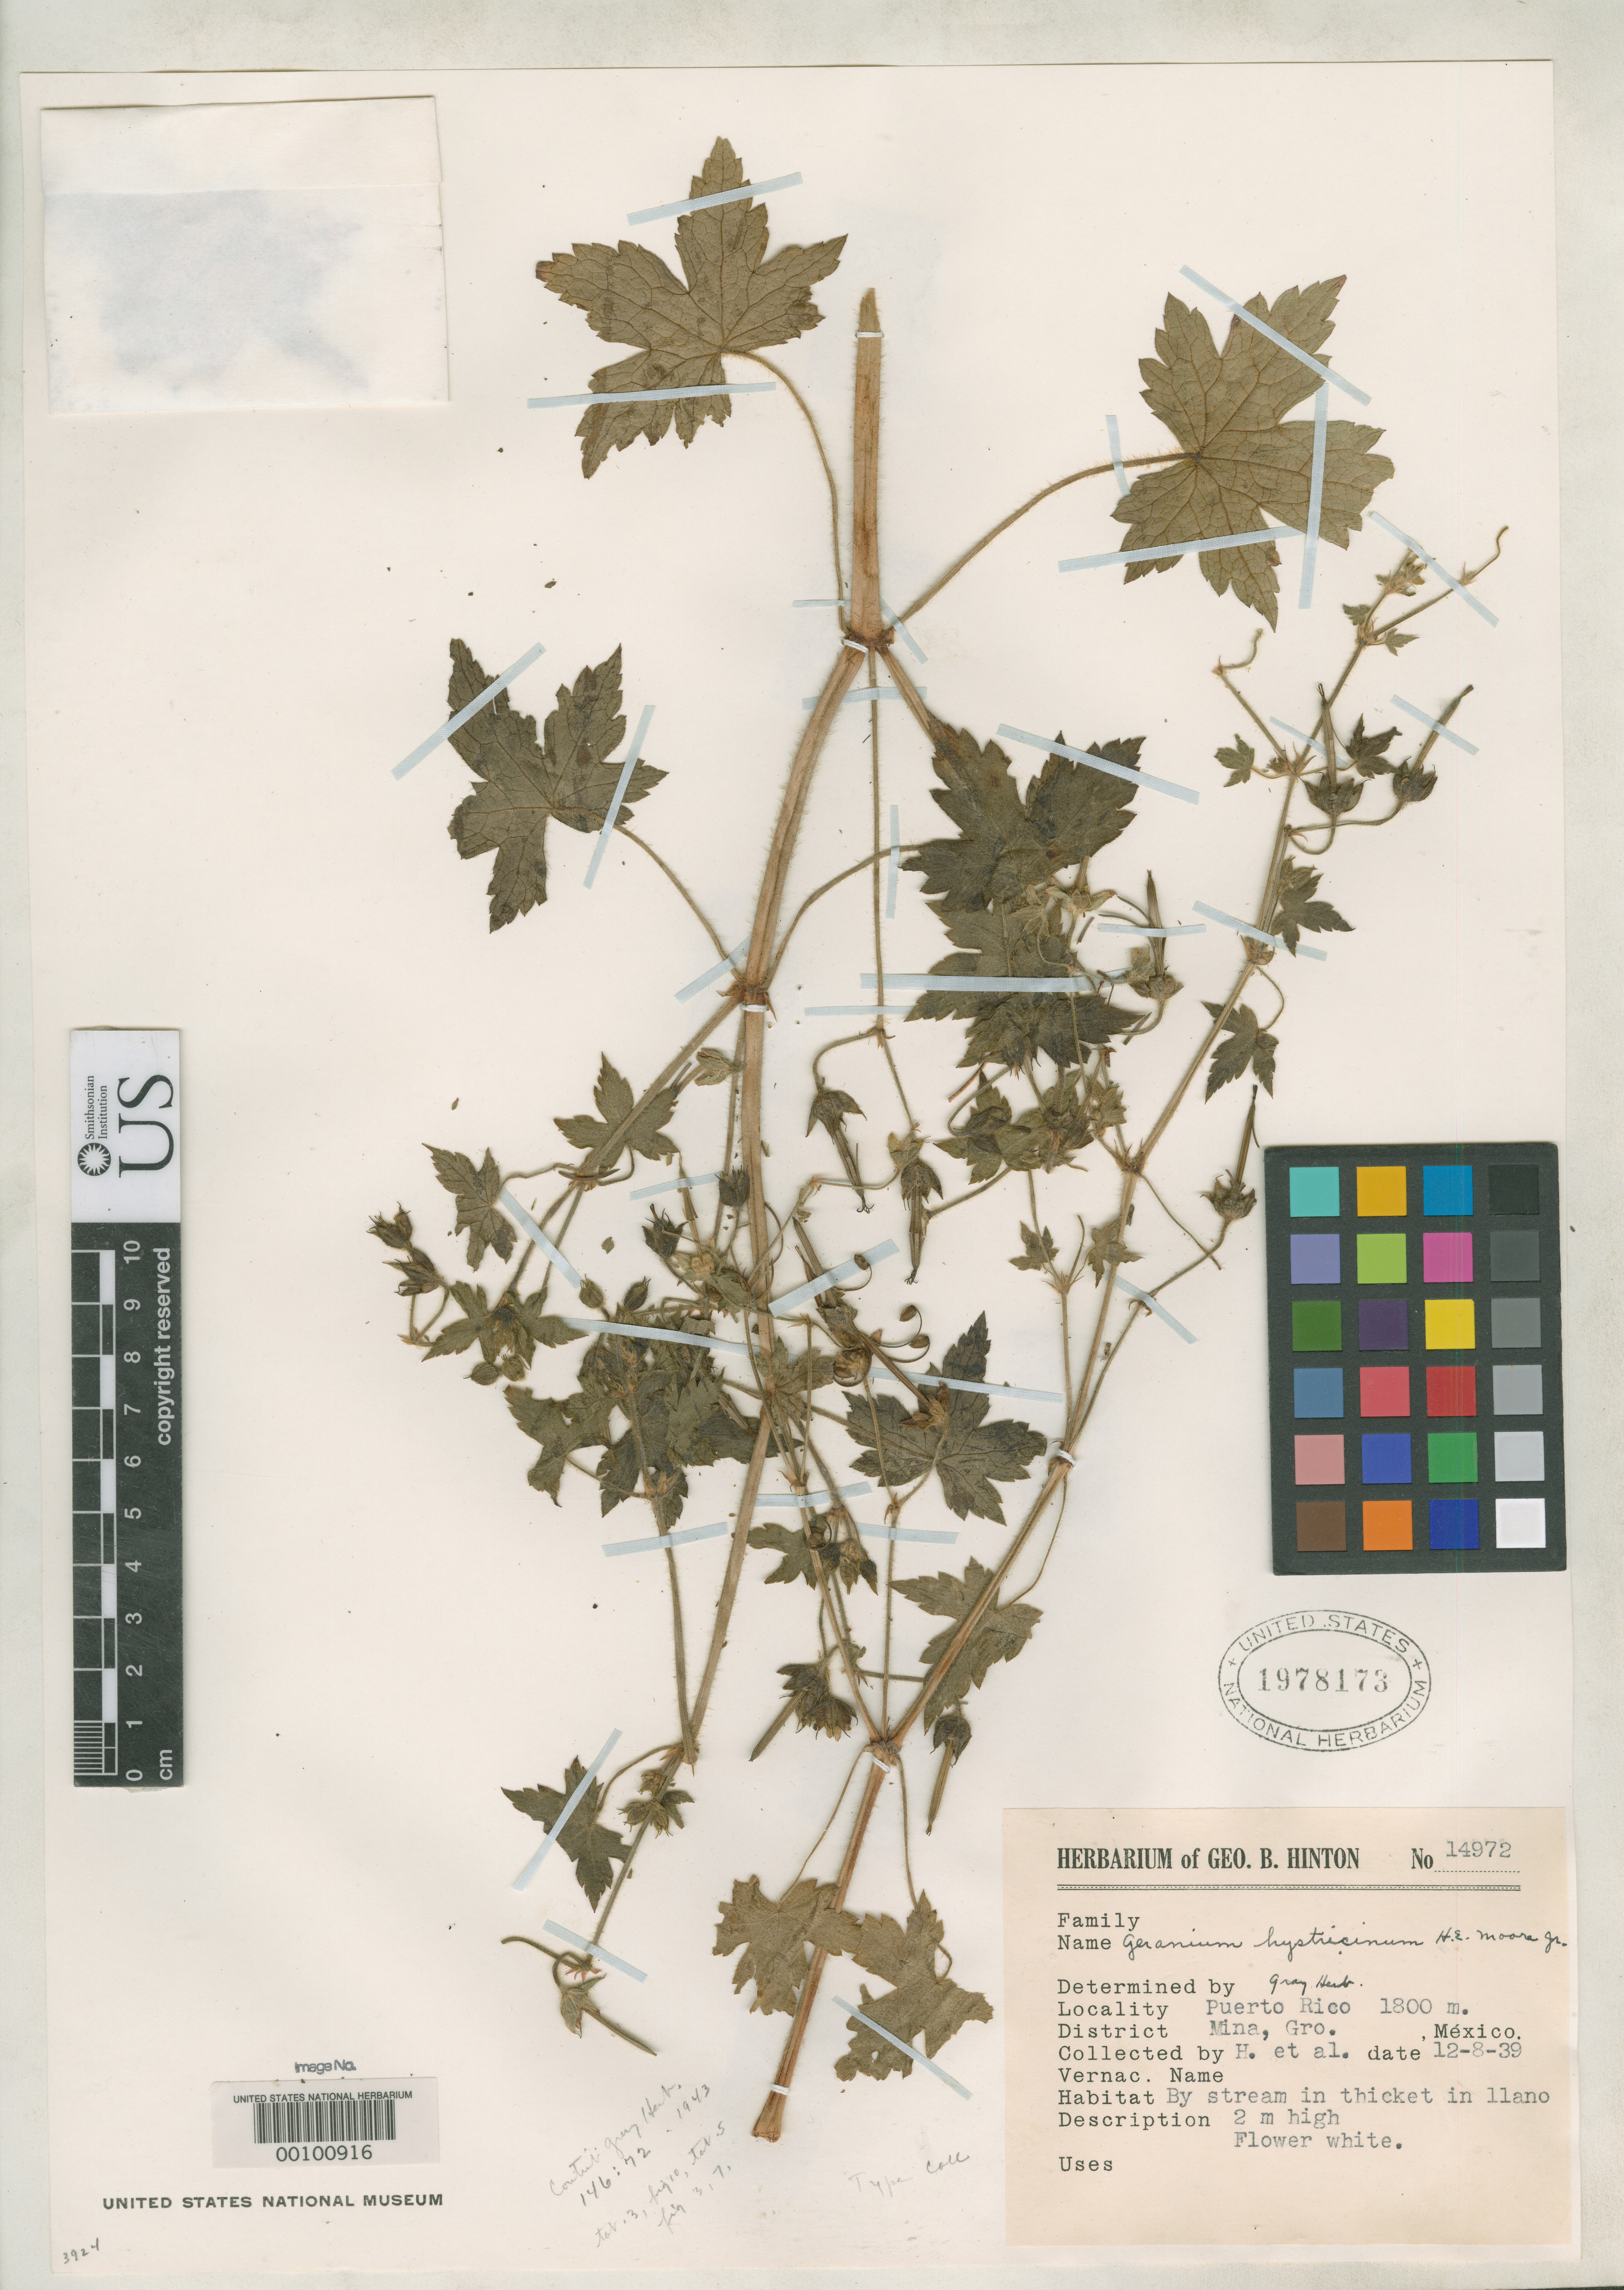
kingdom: Plantae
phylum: Tracheophyta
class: Magnoliopsida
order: Geraniales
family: Geraniaceae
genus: Geranium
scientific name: Geranium hystricinum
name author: H.E. Moore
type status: Isotype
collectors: G. B. Hinton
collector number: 14972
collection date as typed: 08 Dec 1939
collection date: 1939-12-08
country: Mexico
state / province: Guerrero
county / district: Mina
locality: Puerto Rico.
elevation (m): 1800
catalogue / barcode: US 1978173